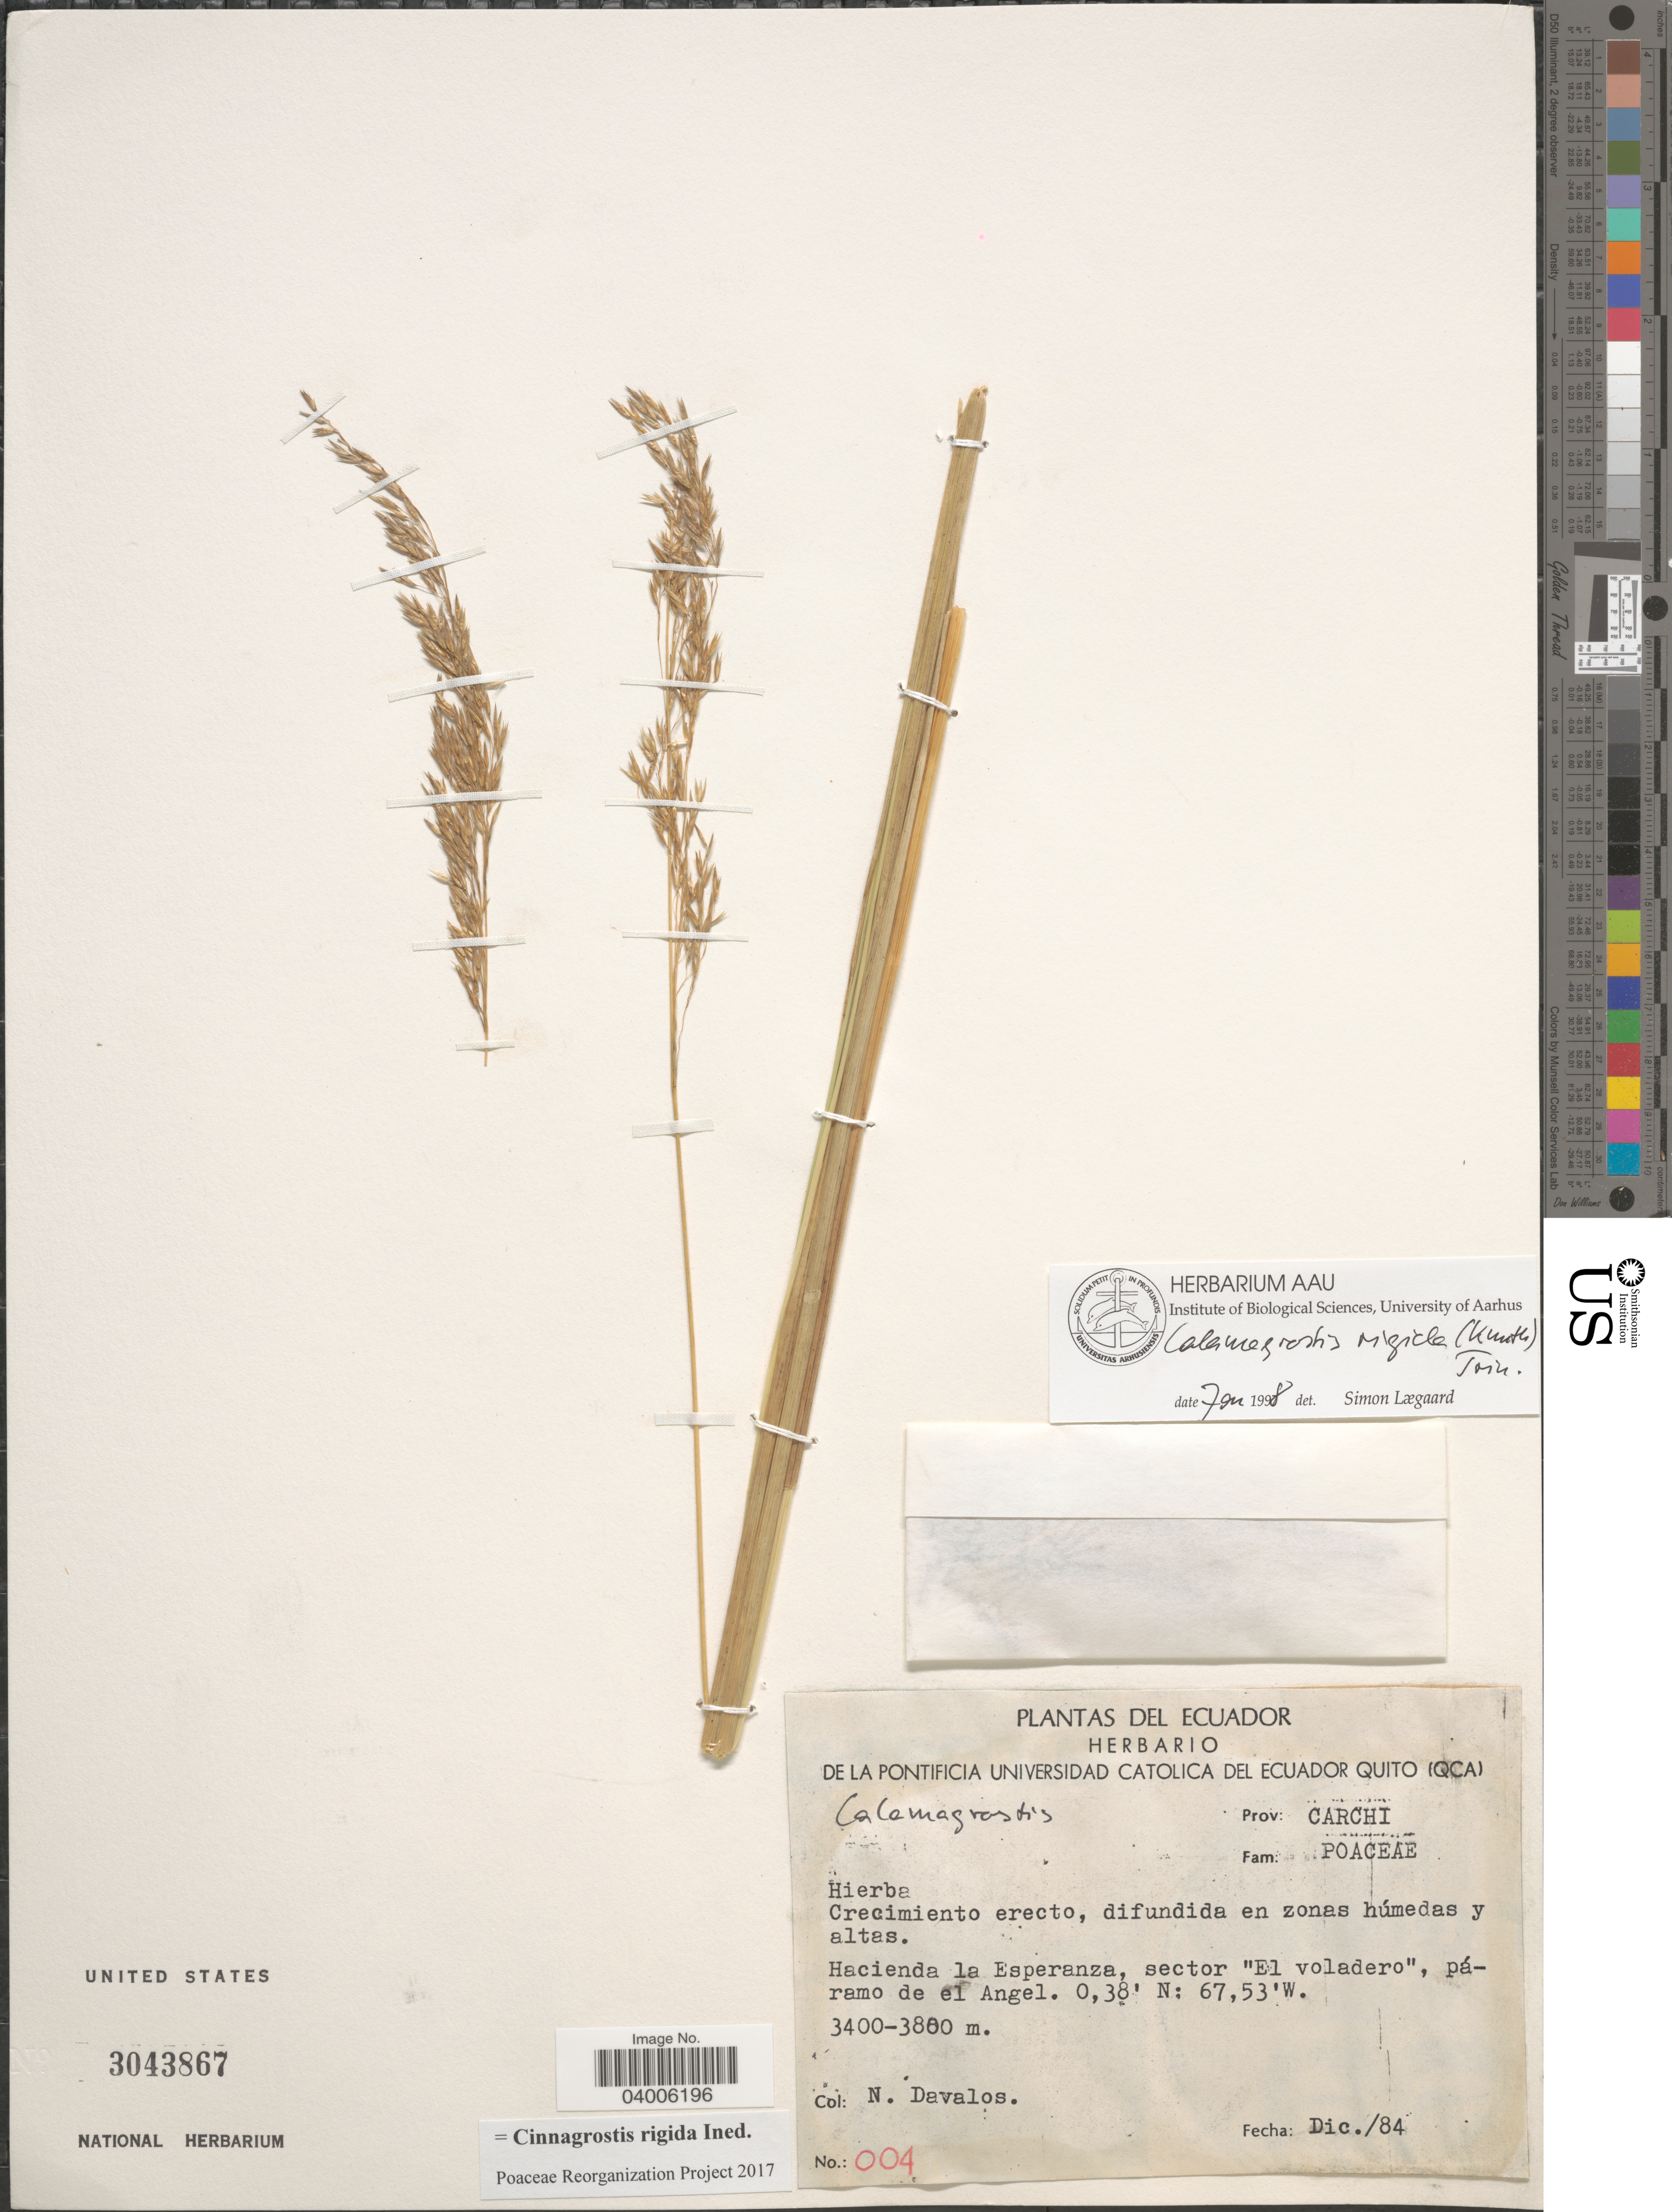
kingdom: Plantae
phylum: Tracheophyta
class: Liliopsida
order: Poales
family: Poaceae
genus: Cinnagrostis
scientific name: Cinnagrostis rigida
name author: (Kunth) P.M. Peterson et al.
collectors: N. Davalos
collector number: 004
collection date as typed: Transcribed d/m/y: /12/84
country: Ecuador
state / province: Carchi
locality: Hacienda la Esperanza, sector "El Voladero", páramo de el Angel.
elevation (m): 3400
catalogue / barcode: US 3043867